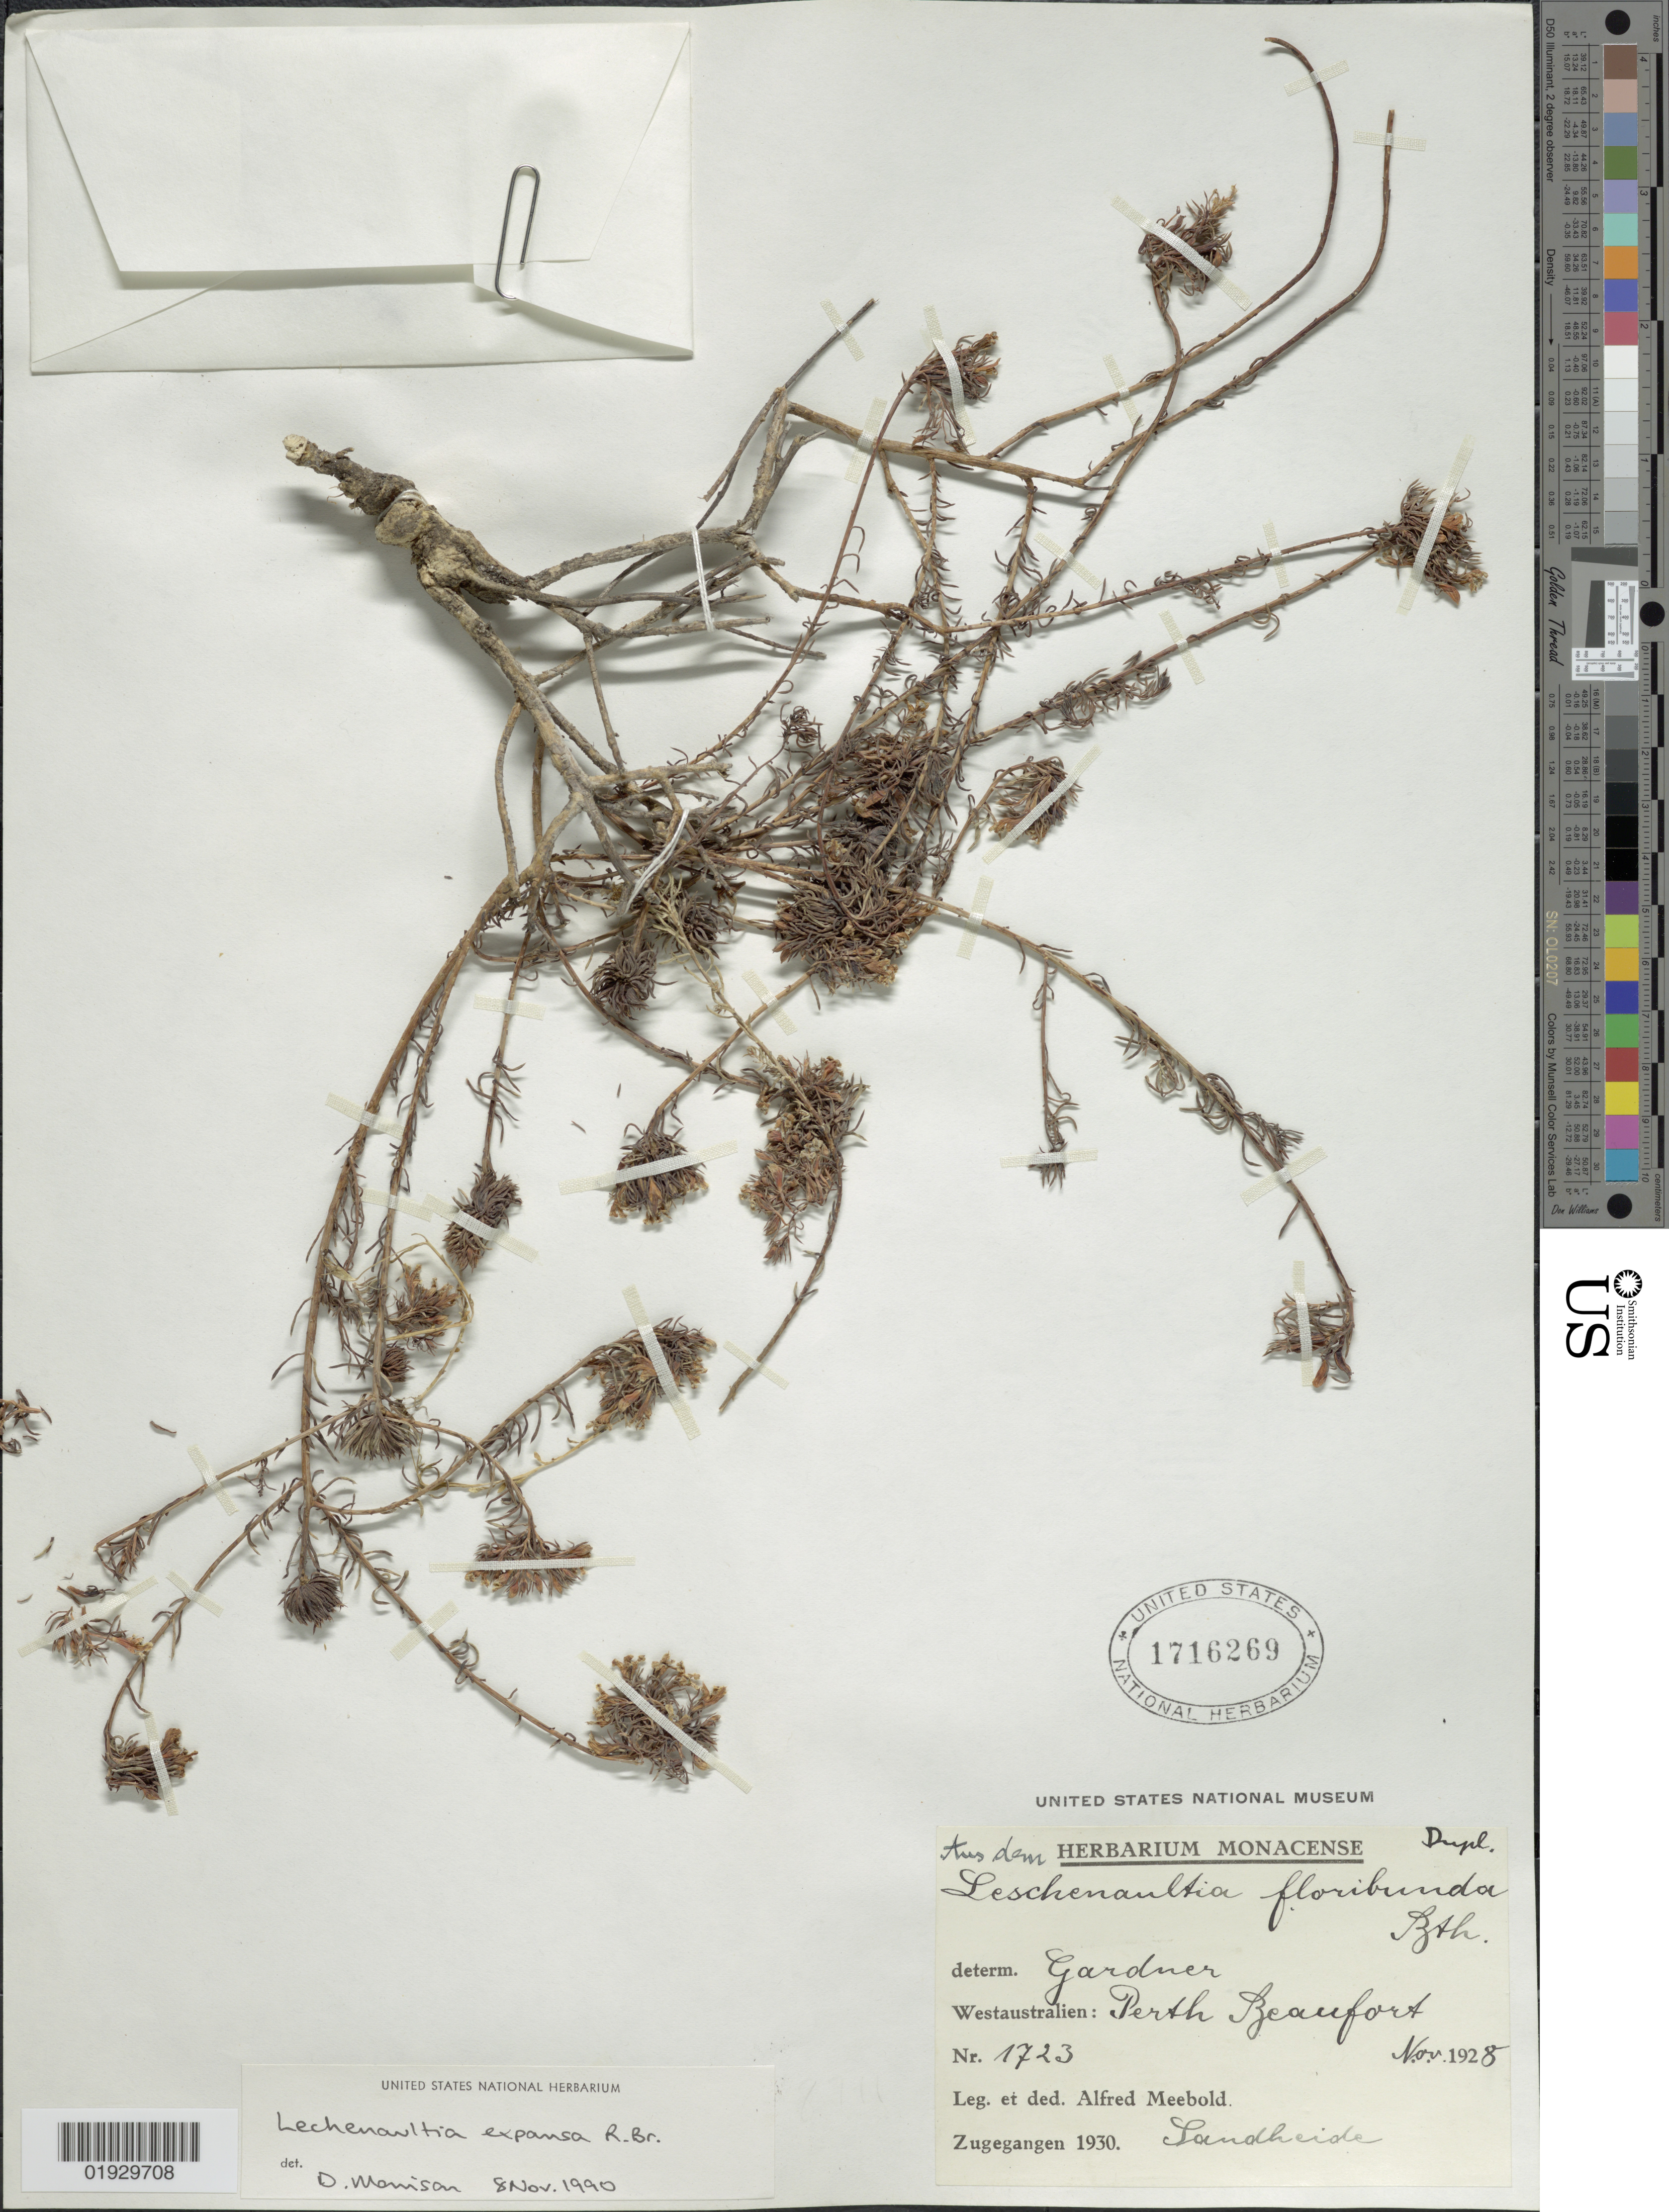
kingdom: Plantae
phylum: Tracheophyta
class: Magnoliopsida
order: Asterales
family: Goodeniaceae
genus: Leschenaultia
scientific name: Leschenaultia expansa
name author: R. Br.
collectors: A. Meebold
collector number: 1723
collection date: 1928-11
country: Australia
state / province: Western Australia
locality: Westaustralien: Perth Beaufort.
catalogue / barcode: US 1716269